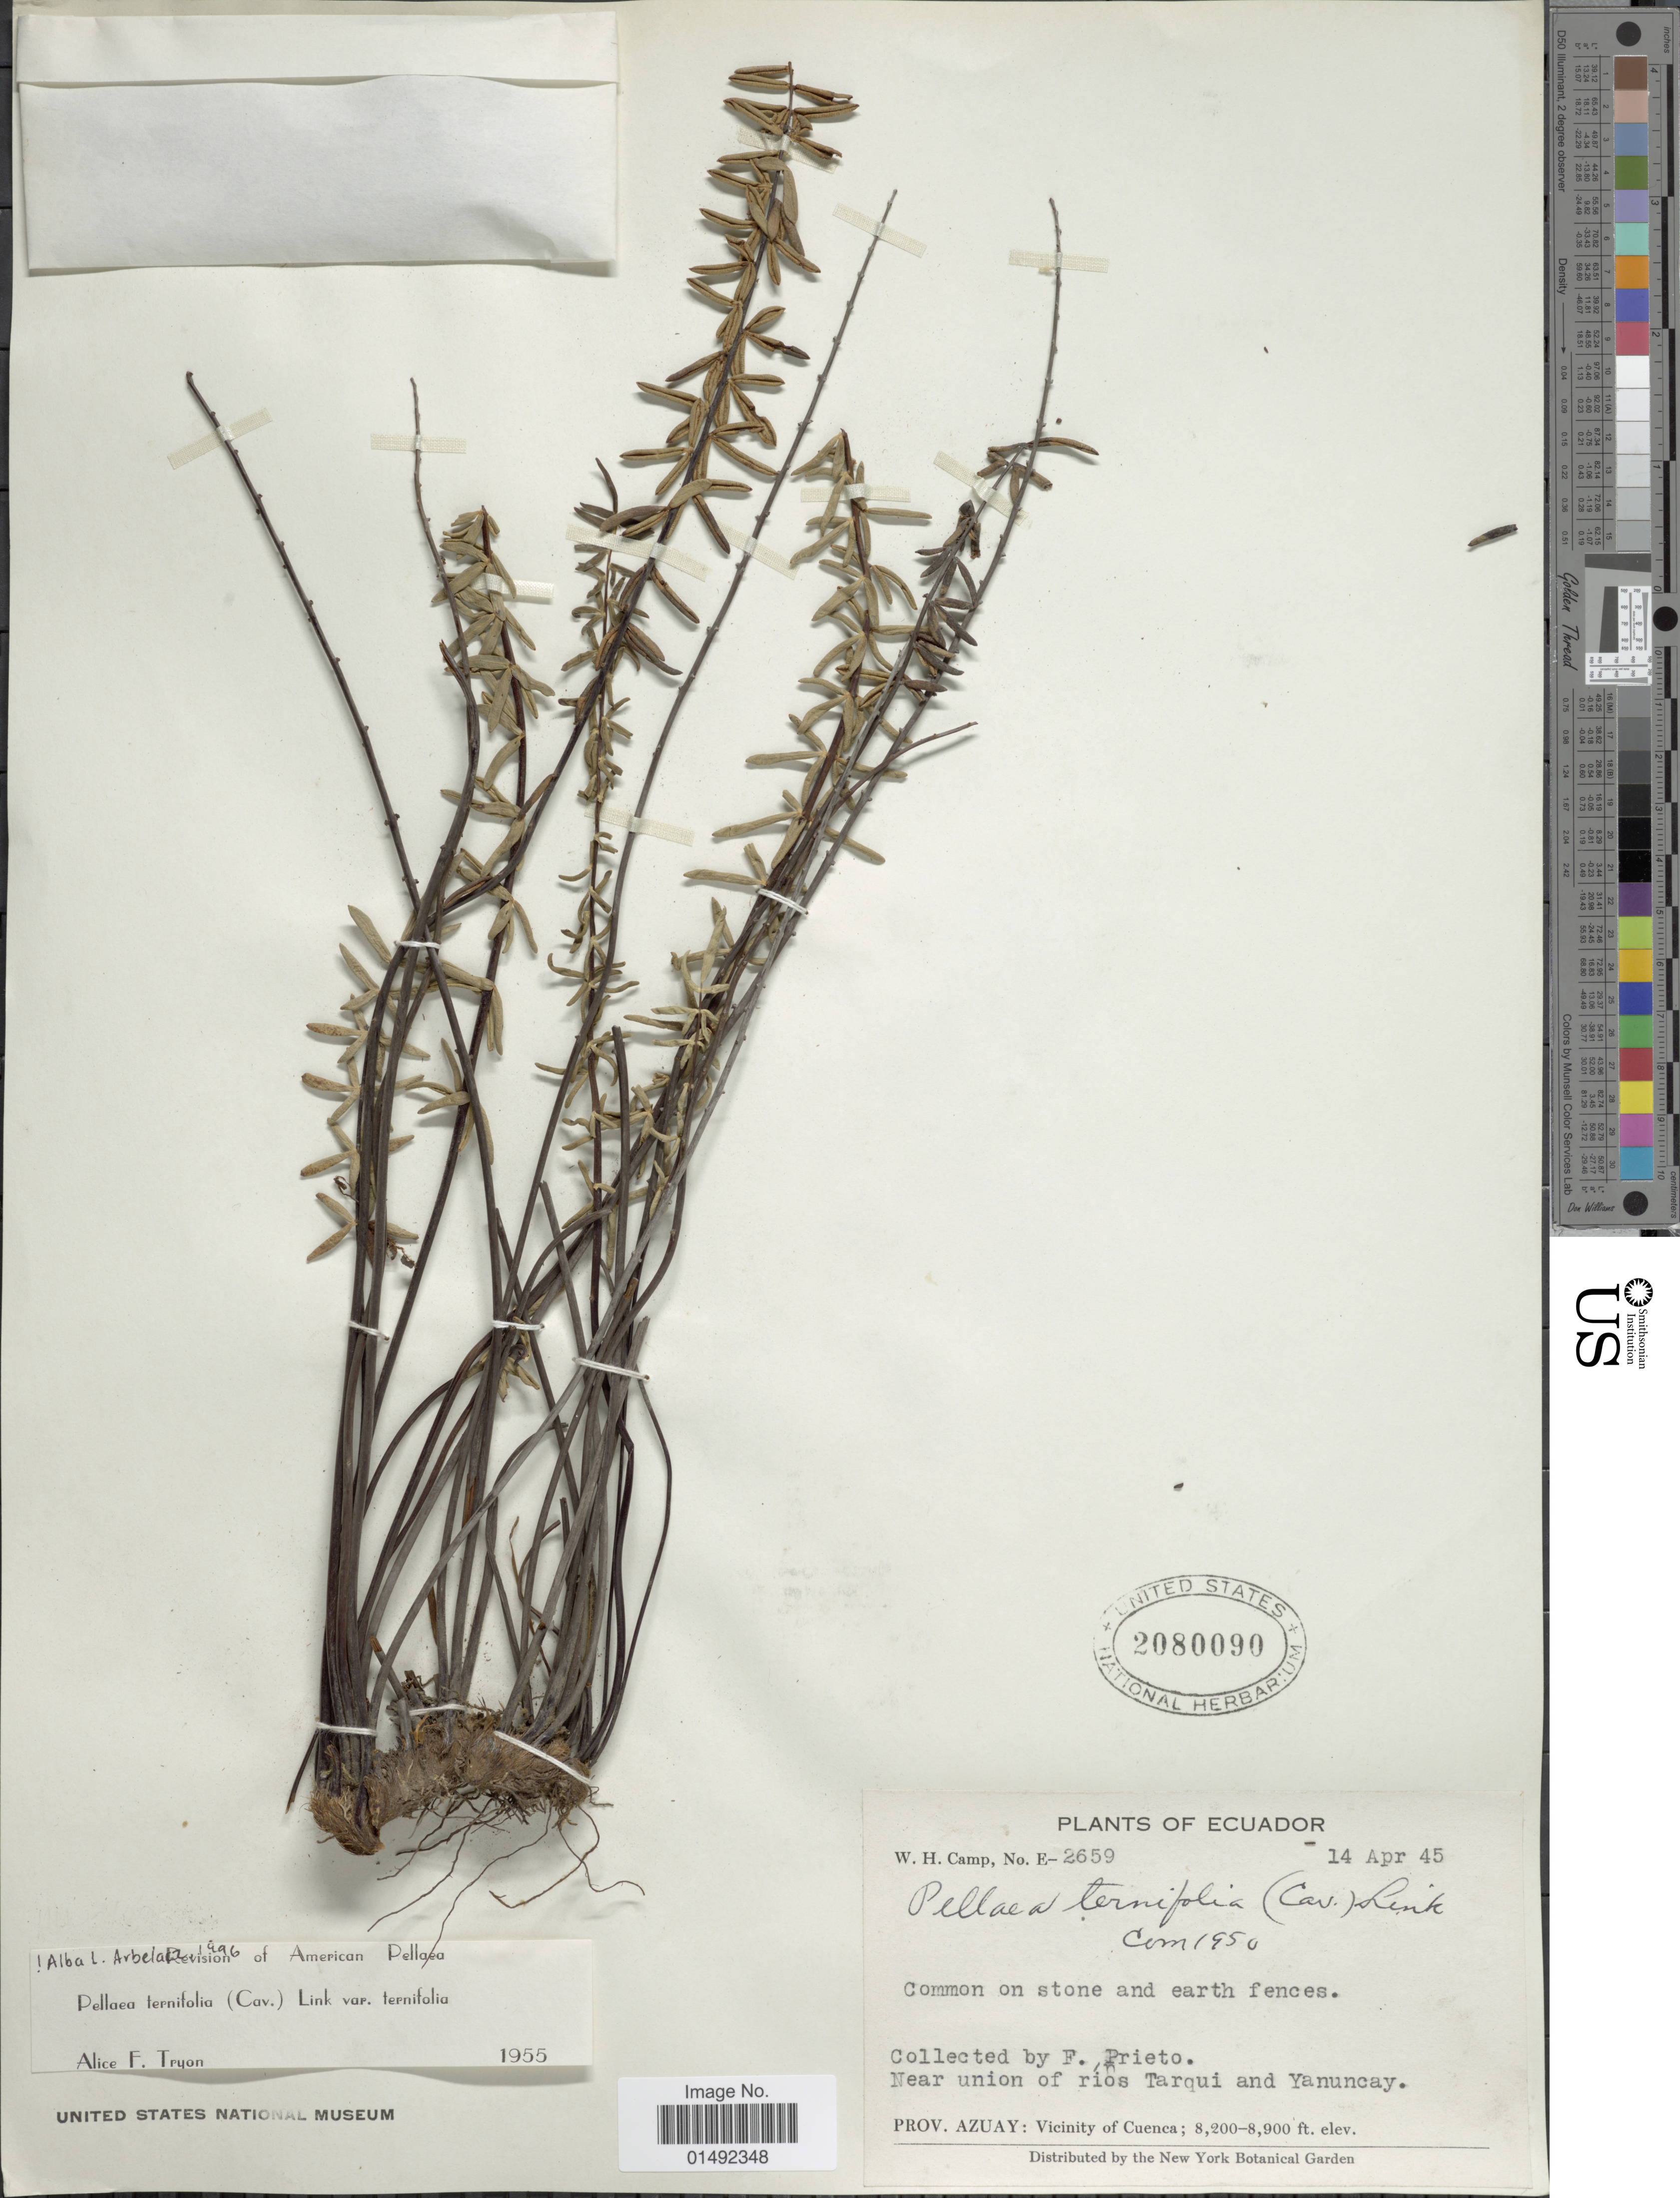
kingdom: Plantae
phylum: Tracheophyta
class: Polypodiopsida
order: Polypodiales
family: Pteridaceae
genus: Pellaea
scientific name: Pellaea ternifolia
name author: (Cav.) Link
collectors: W. H. Camp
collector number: E-2659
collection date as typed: Transcribed d/m/y: 14/4/45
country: Ecuador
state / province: Azuay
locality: Near union of rios tarqui and Yanuncay. Vicinity of Cuenca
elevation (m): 2499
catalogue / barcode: US 2080090